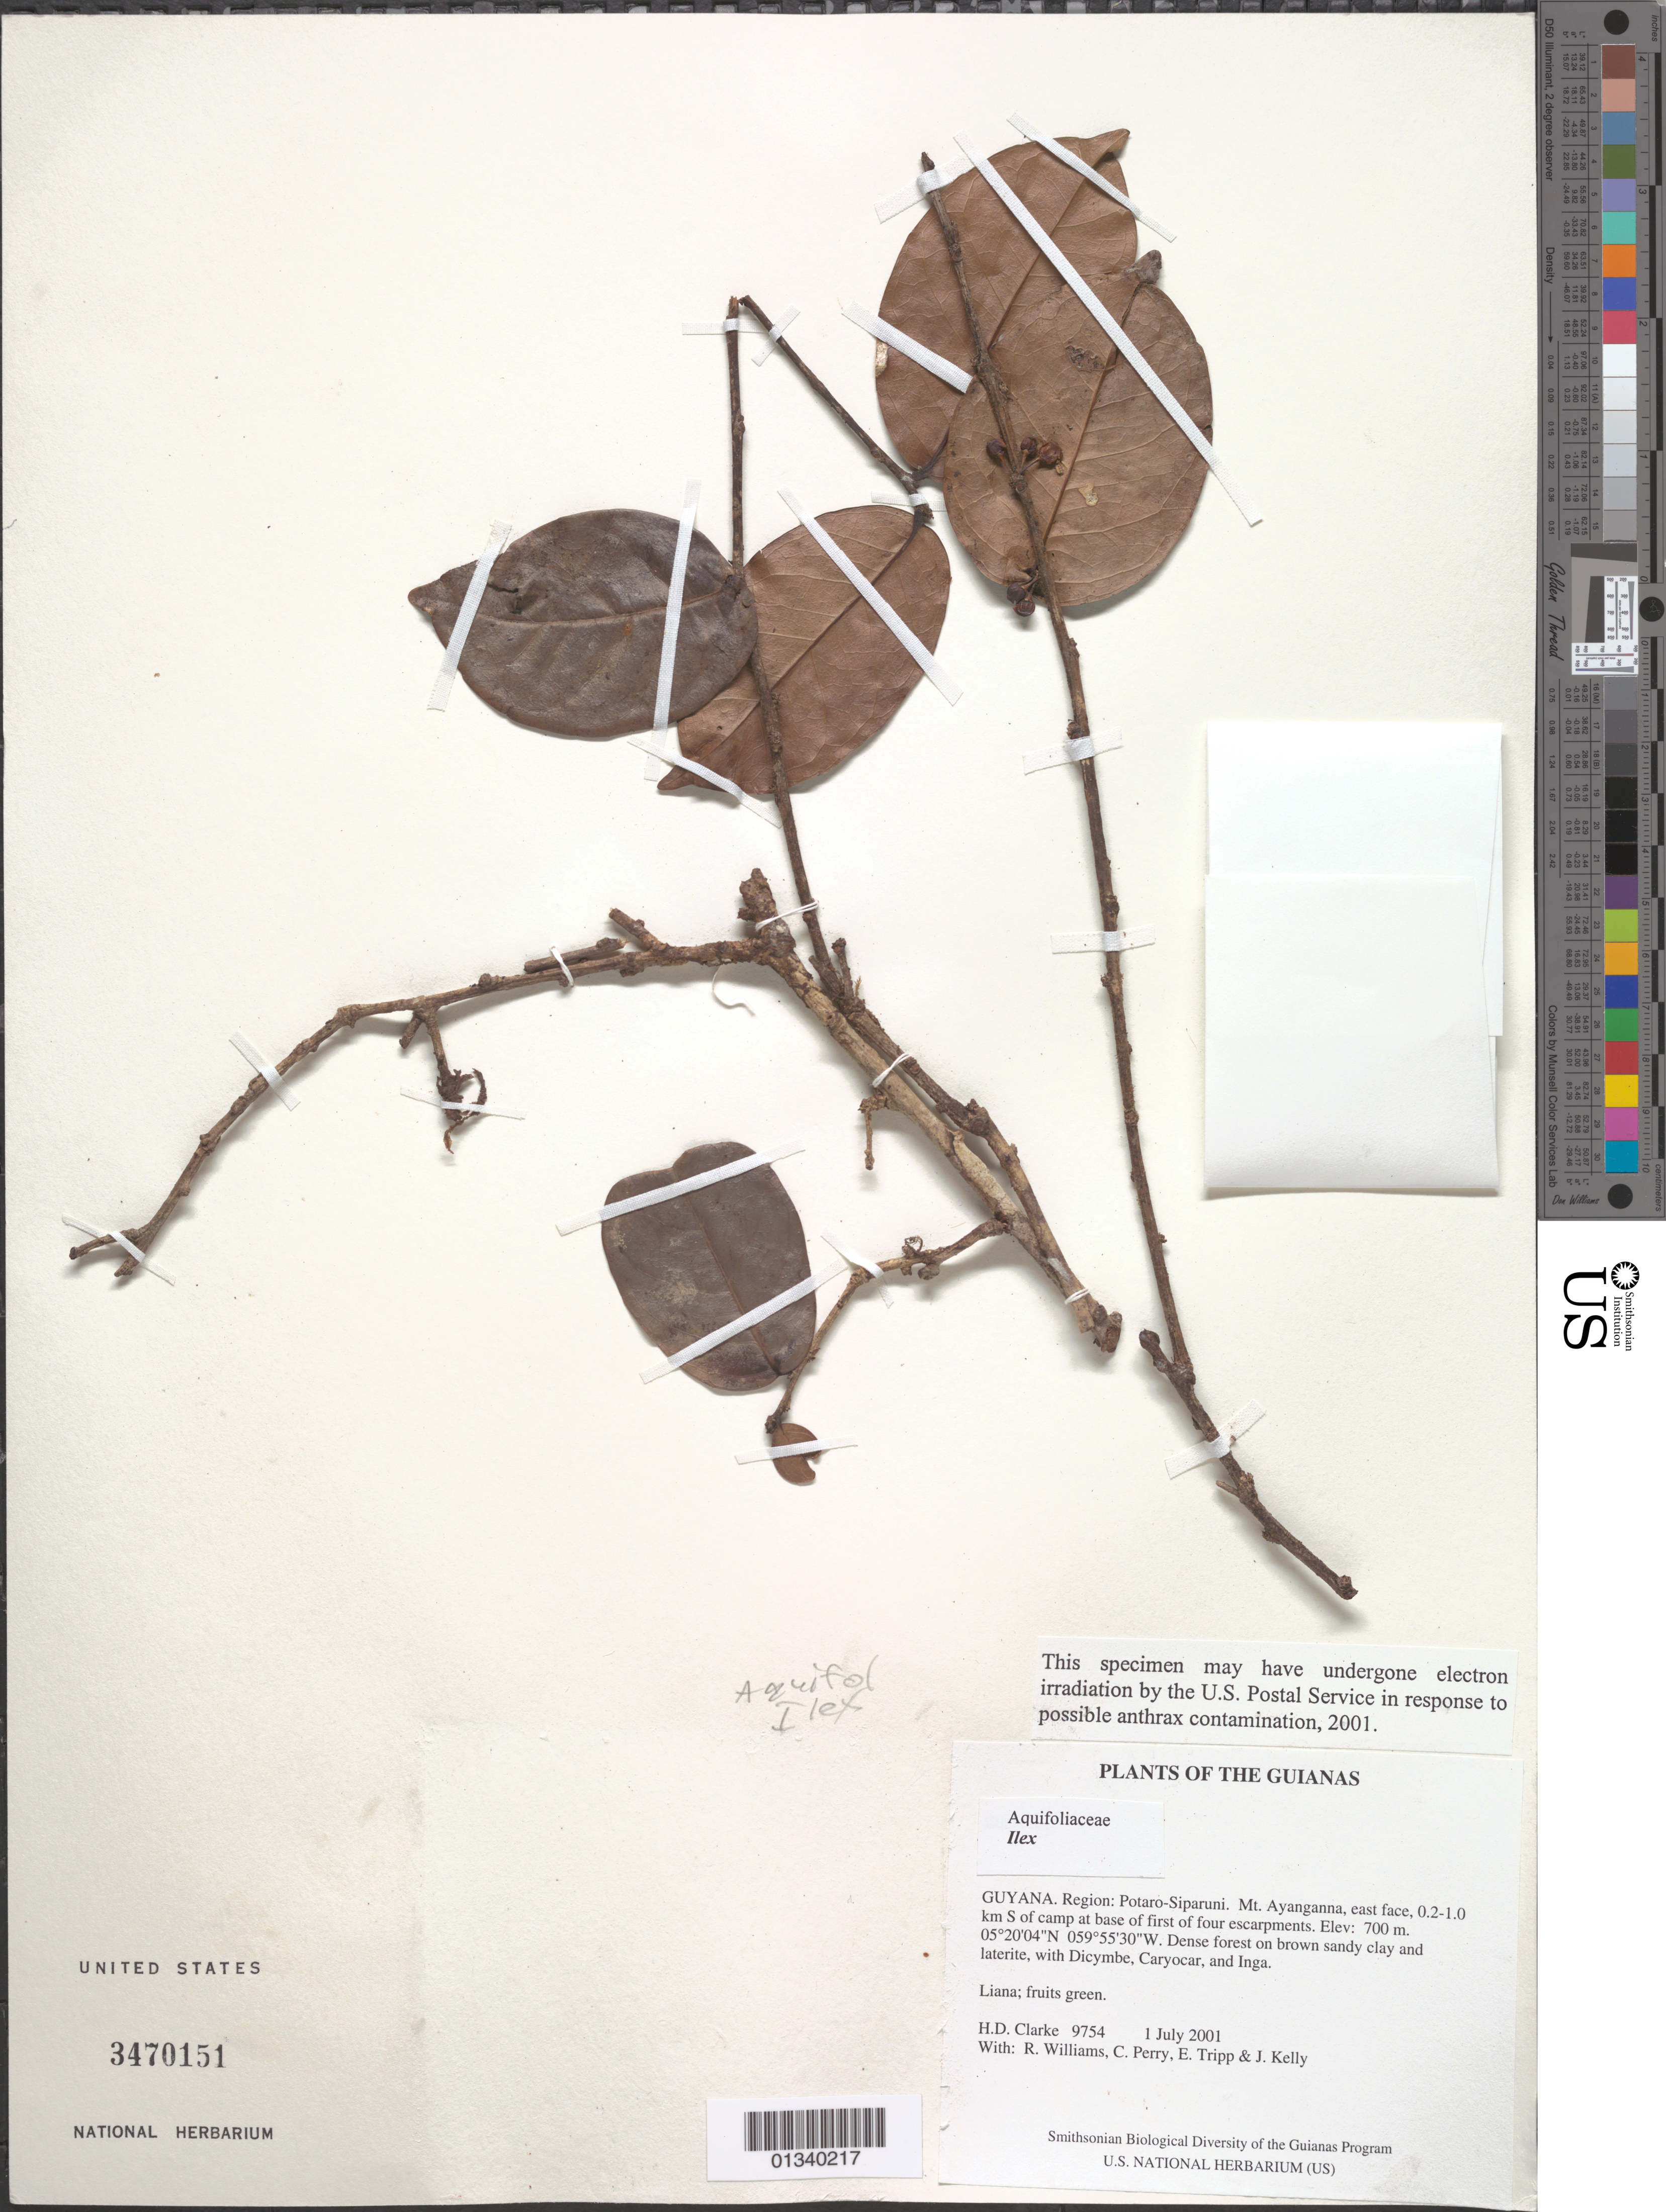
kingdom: Plantae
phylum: Tracheophyta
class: Magnoliopsida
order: Aquifoliales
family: Aquifoliaceae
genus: Ilex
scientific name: Ilex sp.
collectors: H. D. Clarke, R. Williams, C. Perry, E. Tripp & J. Kelly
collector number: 9754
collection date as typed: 1 July 2001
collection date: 2001-07-01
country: Guyana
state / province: Potaro-Siparuni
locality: Mt. Ayanganna, east face, 0.2-1.0 km S of camp at base of first of four escarpments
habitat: Dense forest on brown sandy clay and laterite, with Dicymbe, Caryocar, and Inga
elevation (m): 700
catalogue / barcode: US 3470151